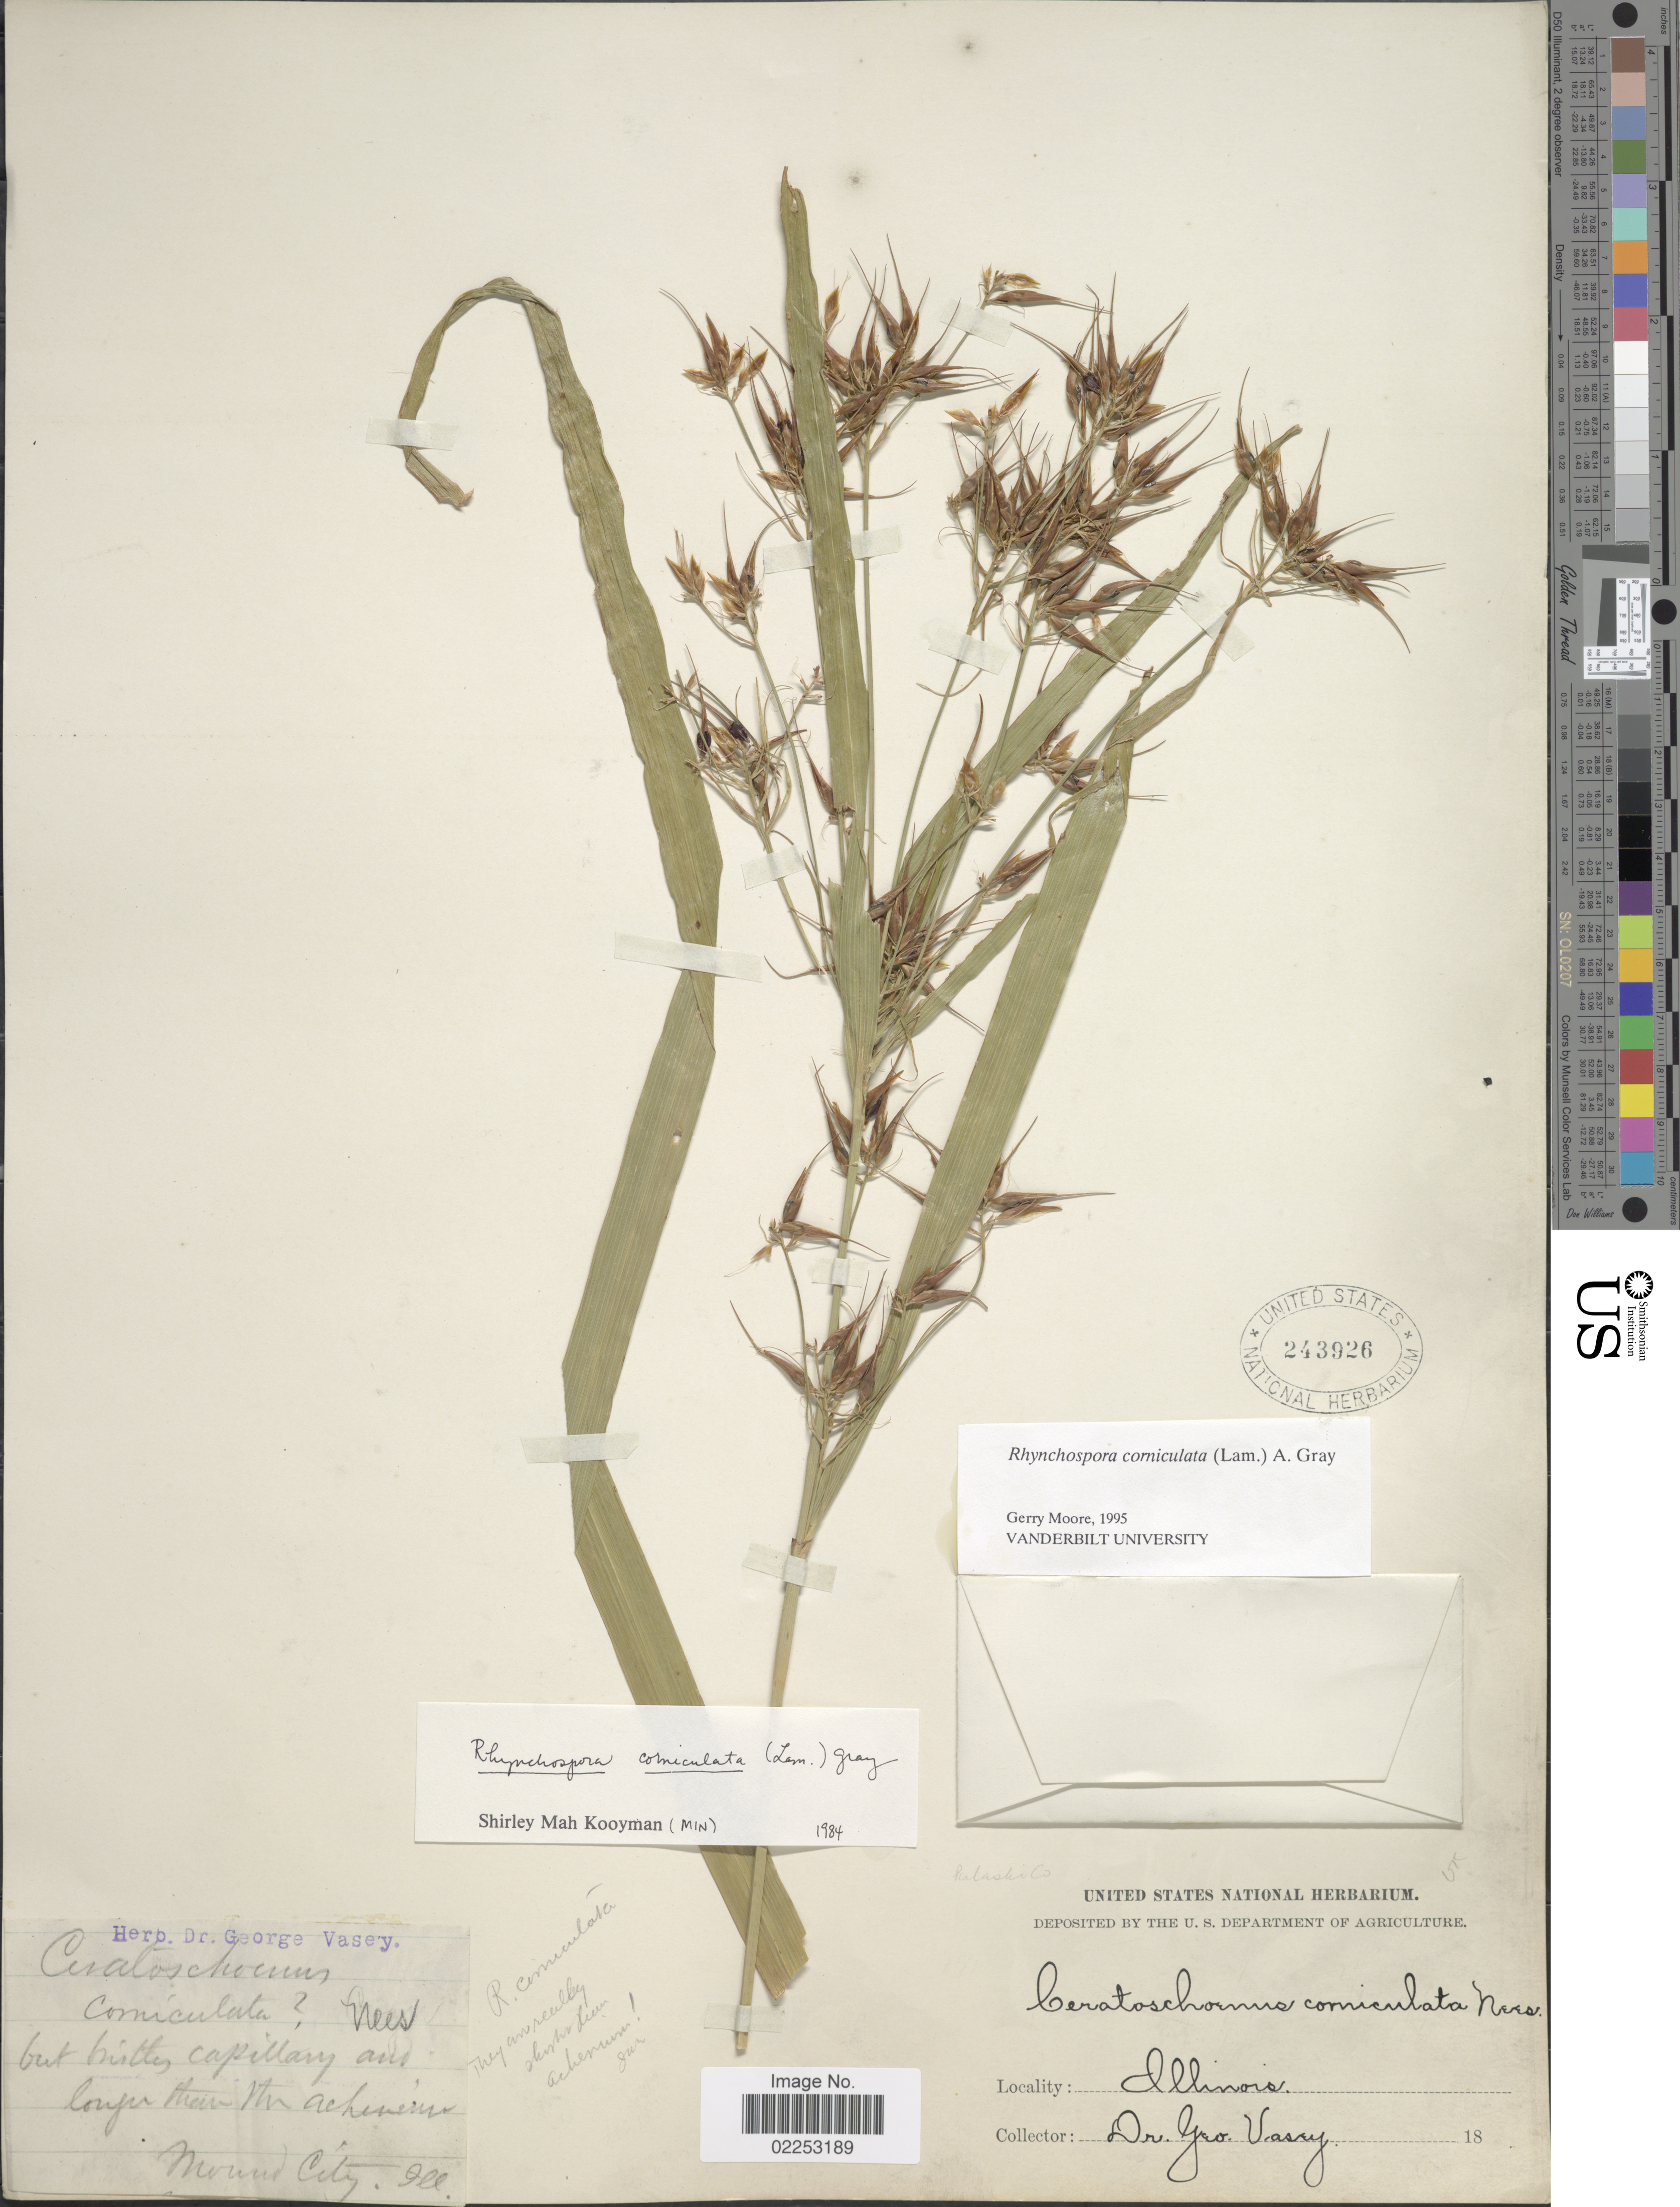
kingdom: Plantae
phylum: Tracheophyta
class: Liliopsida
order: Poales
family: Cyperaceae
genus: Rhynchospora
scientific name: Rhynchospora corniculata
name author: (Lam.) A. Gray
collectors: G. Vasey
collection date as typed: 18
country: United States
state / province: Illinois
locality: Mound City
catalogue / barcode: US 243926